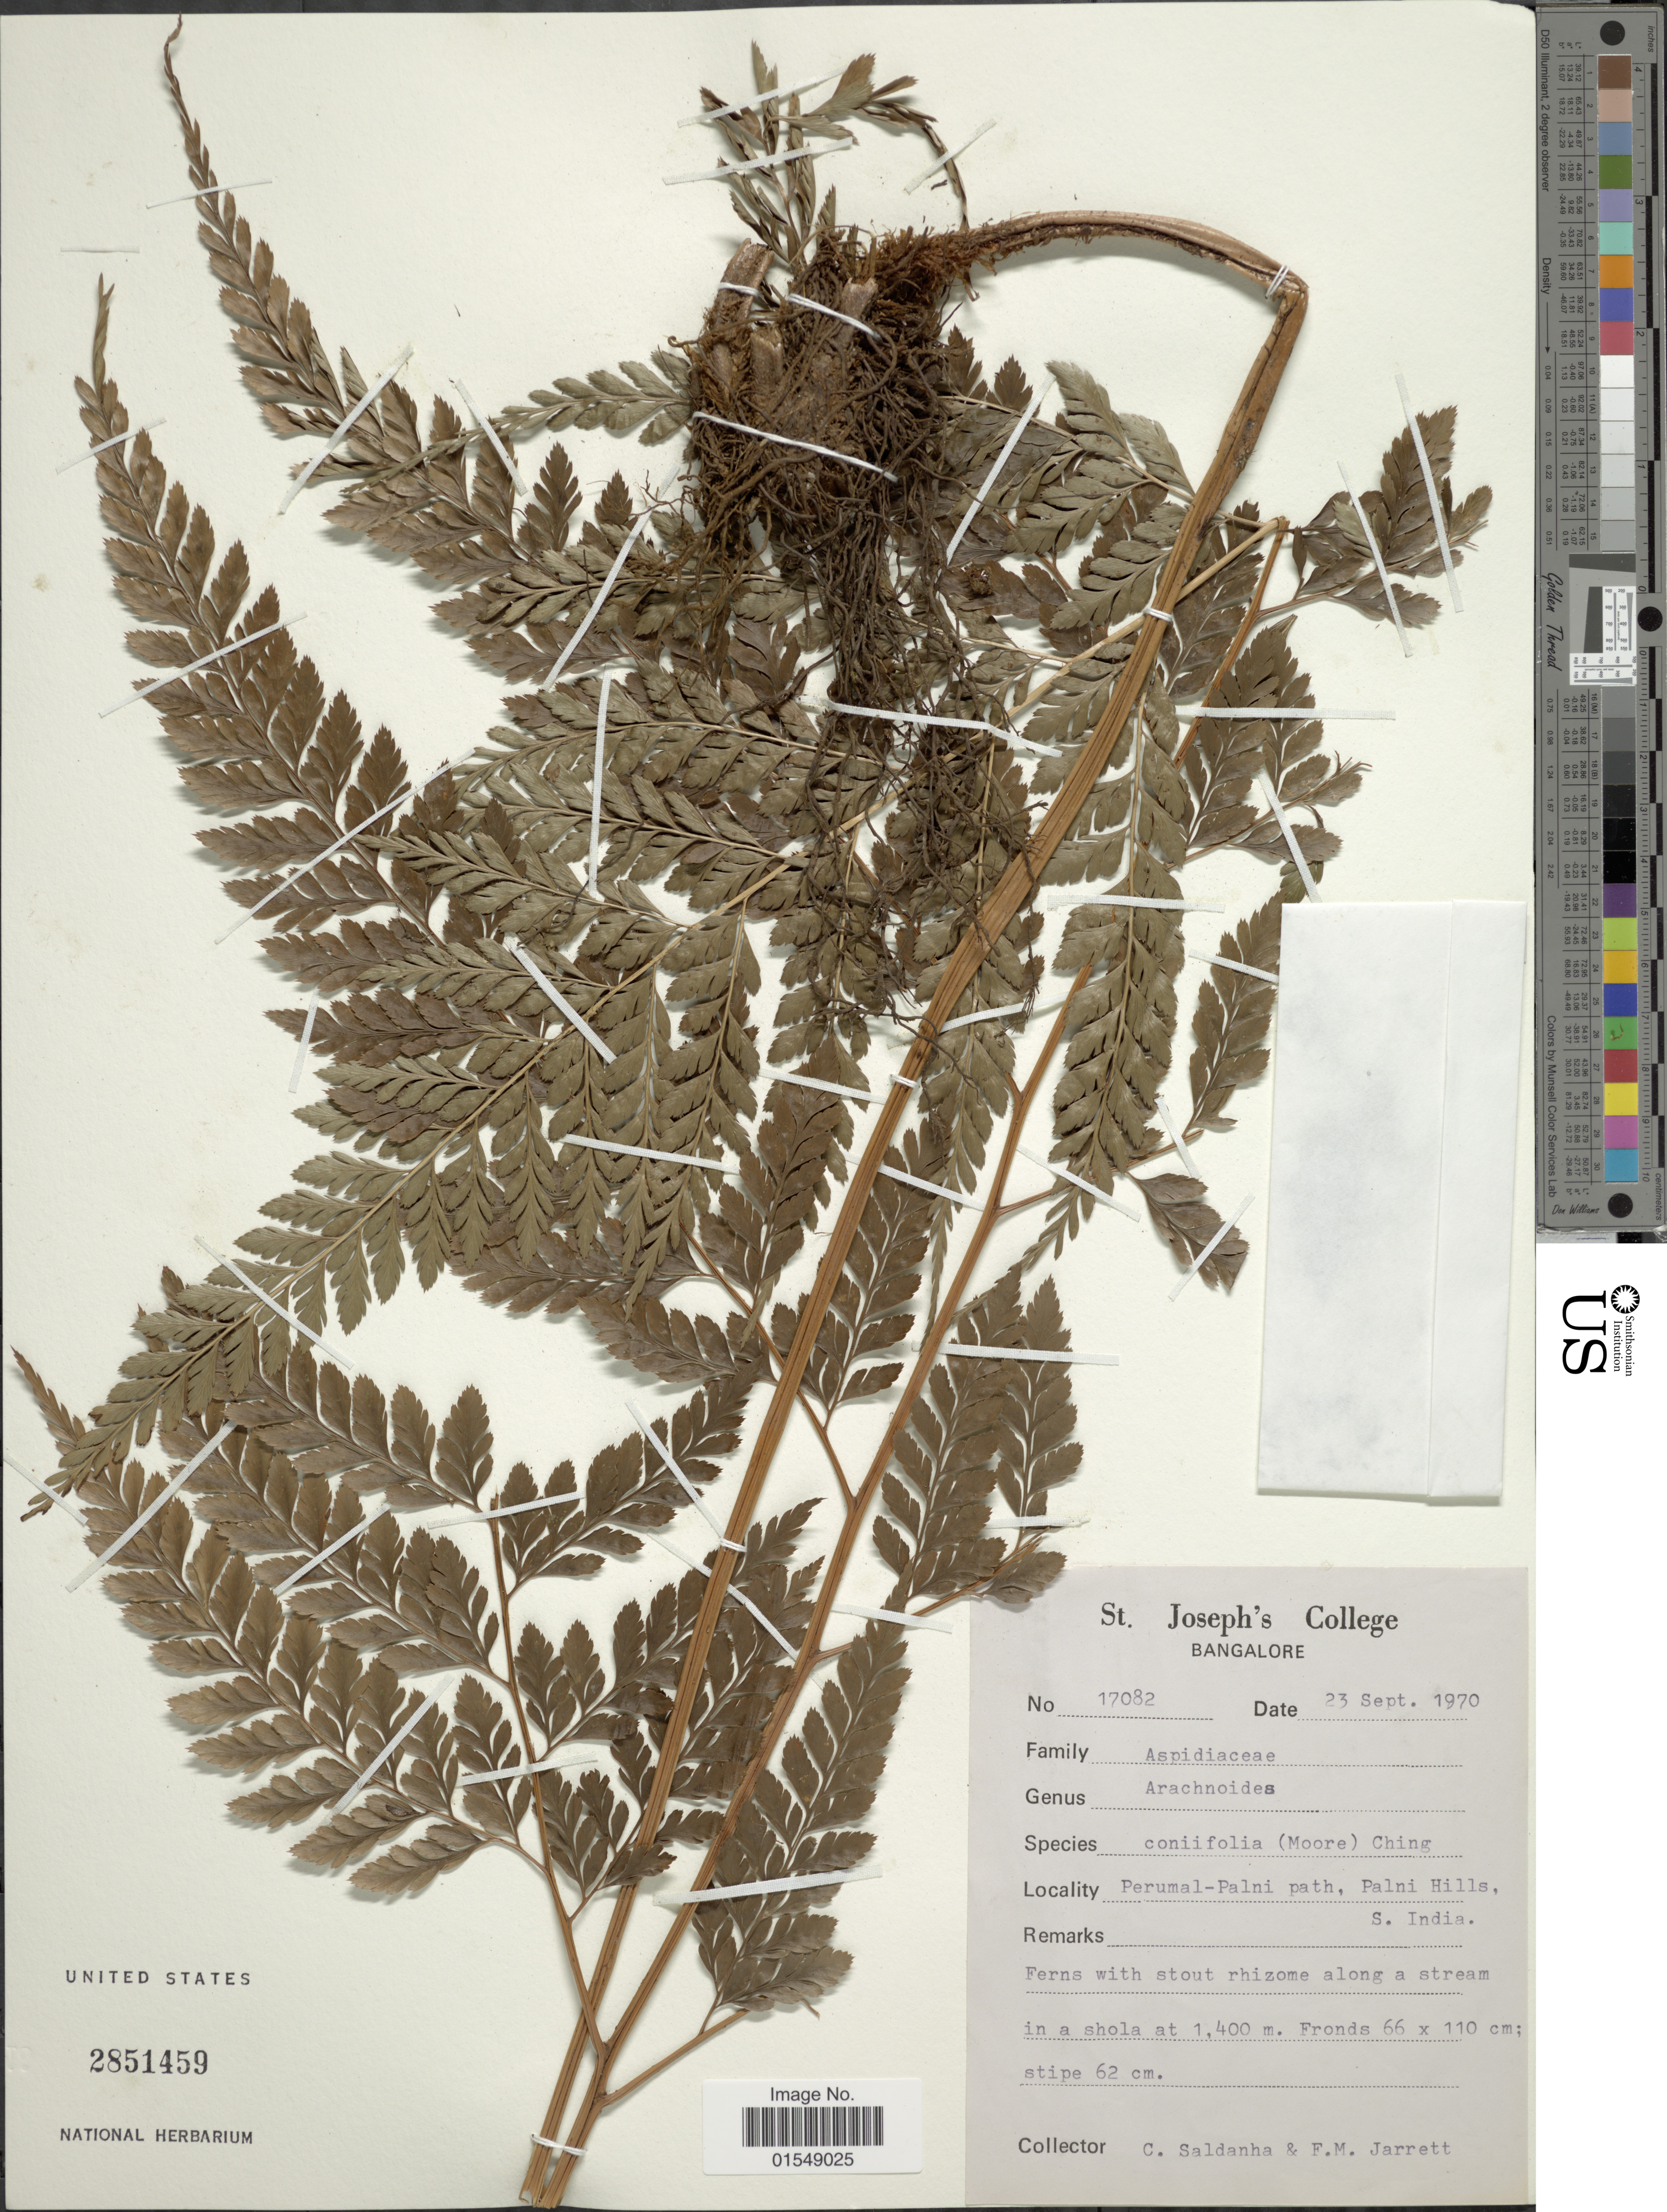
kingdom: Plantae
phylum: Tracheophyta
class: Polypodiopsida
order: Polypodiales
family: Dryopteridaceae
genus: Arachniodes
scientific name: Arachniodes coniifolia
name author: (T. Moore) Ching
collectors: C. Saldanha & F. M. Jarrett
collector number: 17082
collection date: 1970-09-23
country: India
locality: Bangalore, Perumal- Palni path, Palni Hills, S. India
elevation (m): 1400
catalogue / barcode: US 2851459